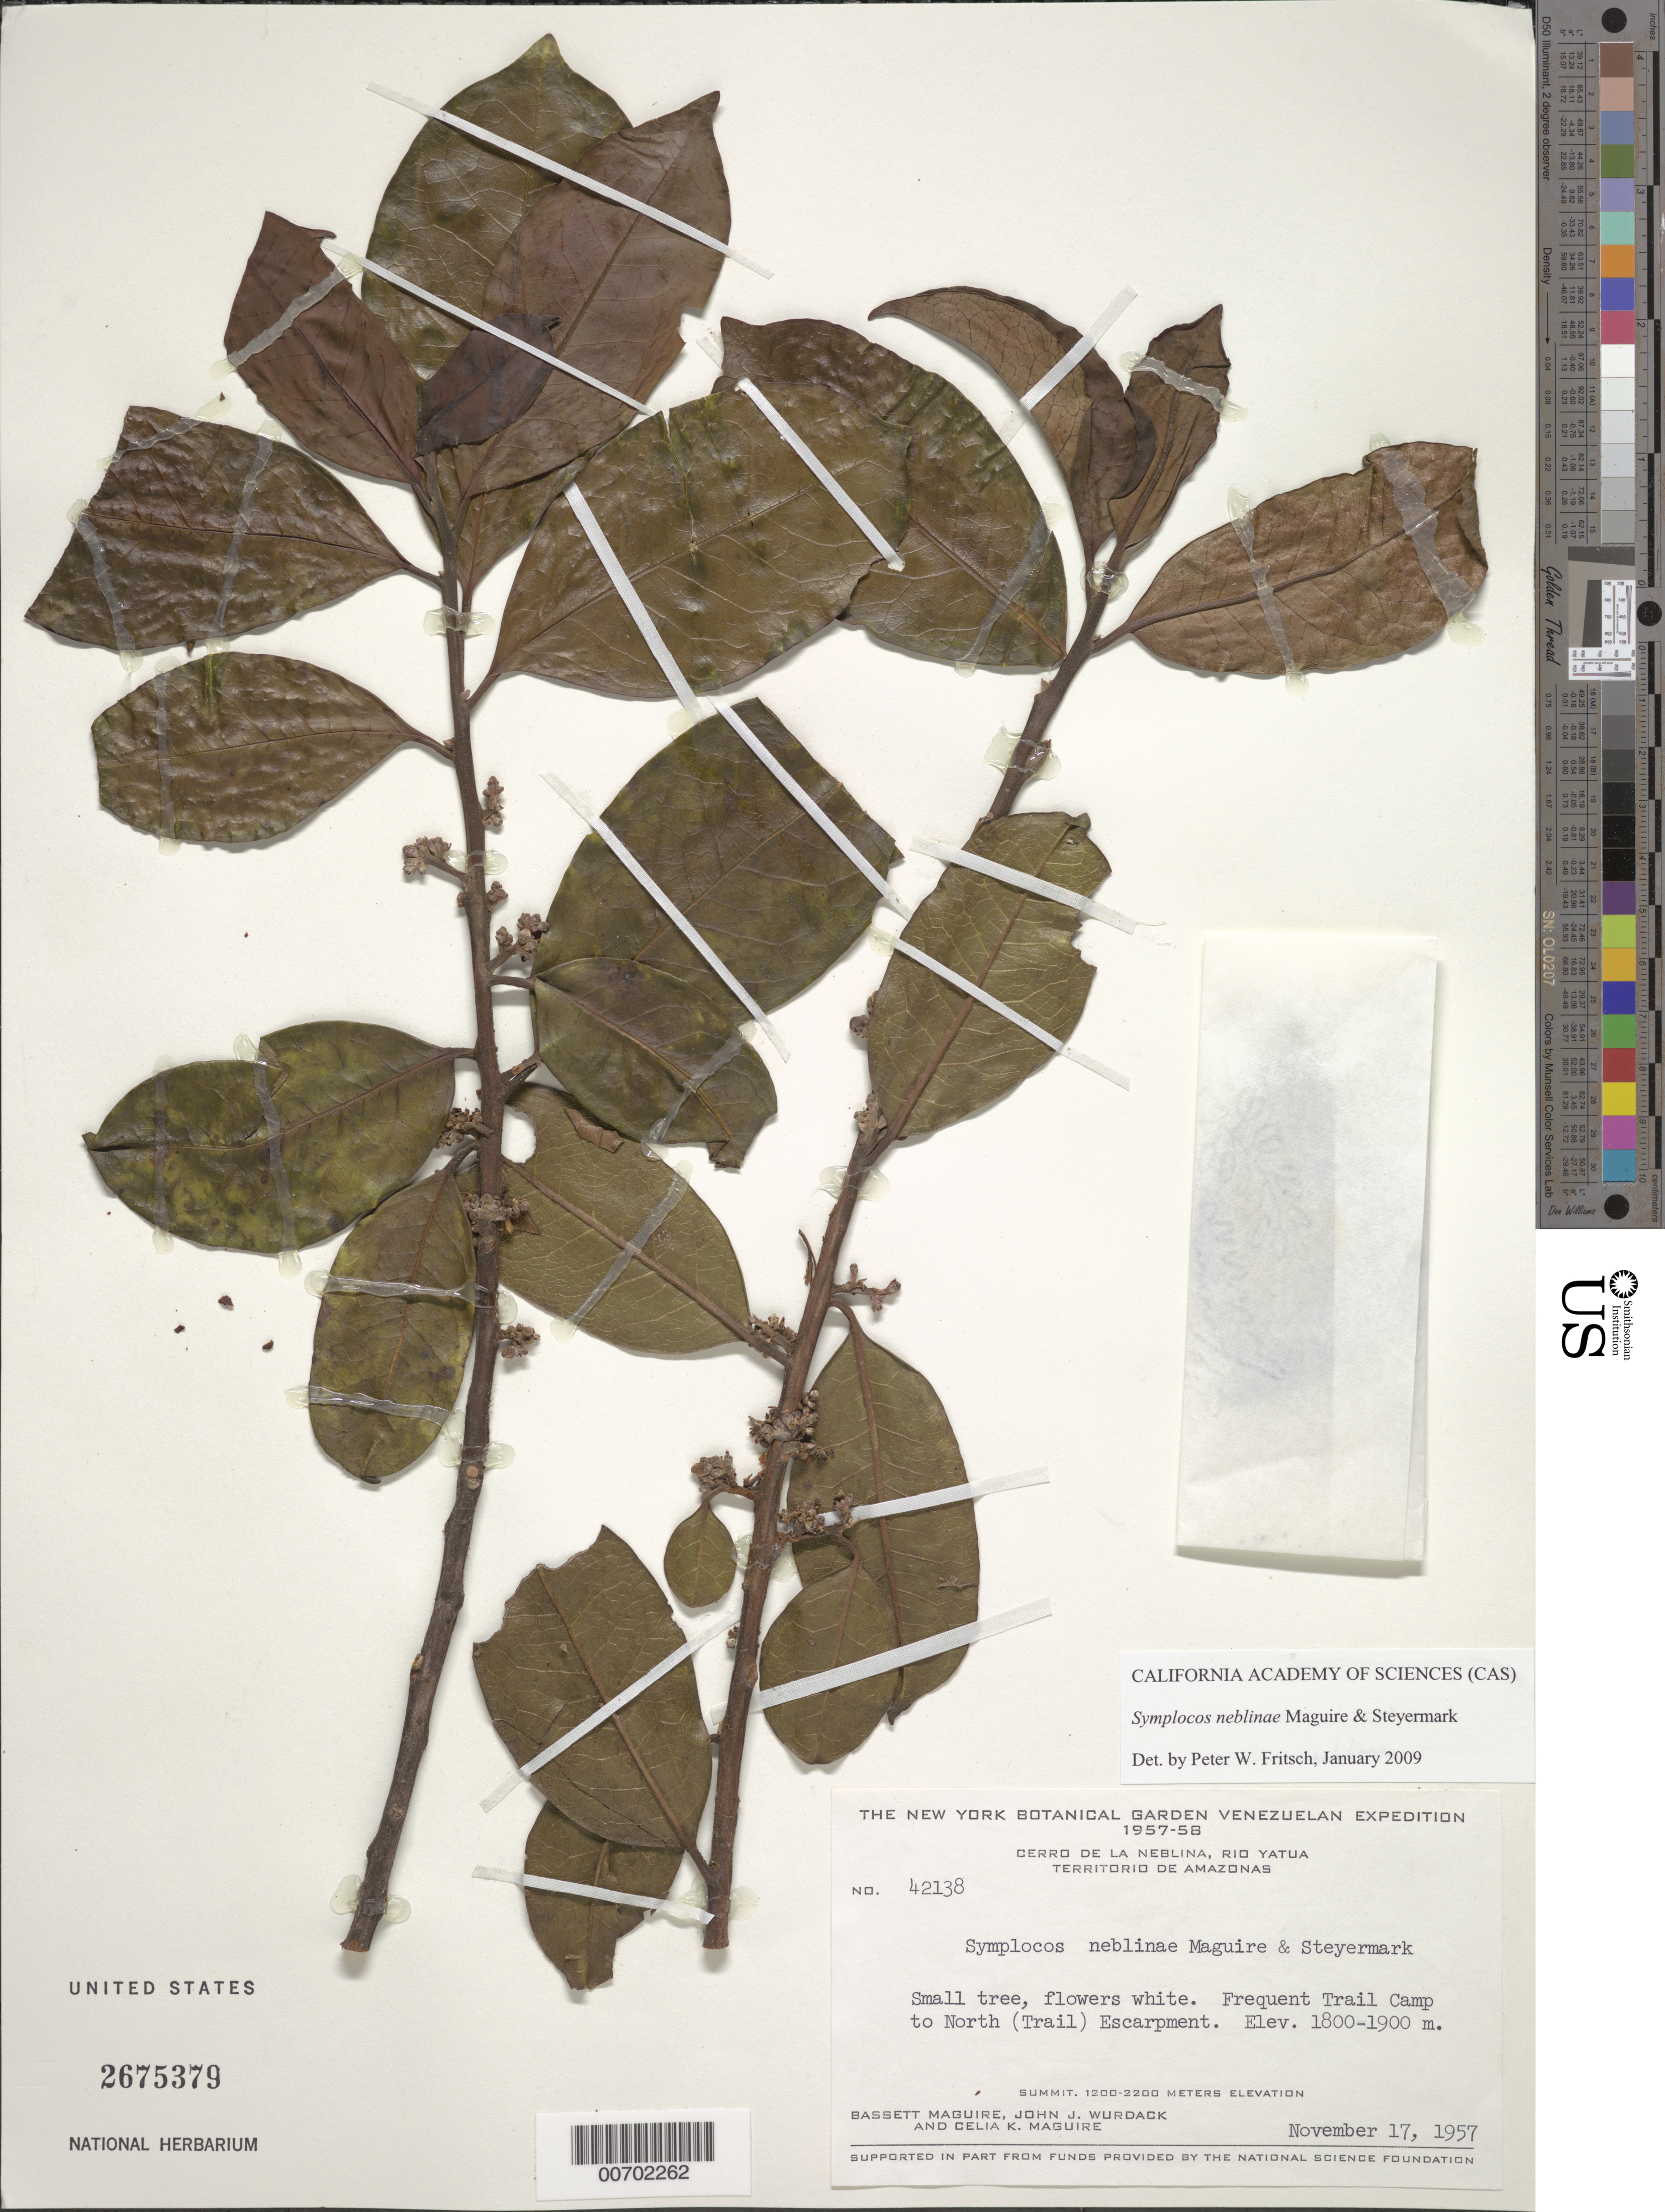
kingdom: Plantae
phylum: Tracheophyta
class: Magnoliopsida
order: Ericales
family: Symplocaceae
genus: Symplocos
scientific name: Symplocos neblinae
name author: Maguire & Steyerm.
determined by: Fritsch, Peter W.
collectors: B. Maguire, J. J. Wurdack & C. K. Maguire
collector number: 42138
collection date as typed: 17-Nov-57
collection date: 1957-11-17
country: Venezuela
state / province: Amazonas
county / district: Río Negro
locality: Cerro de la Neblina, Río Yatua, North Escarpment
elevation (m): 1800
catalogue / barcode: US 2675379